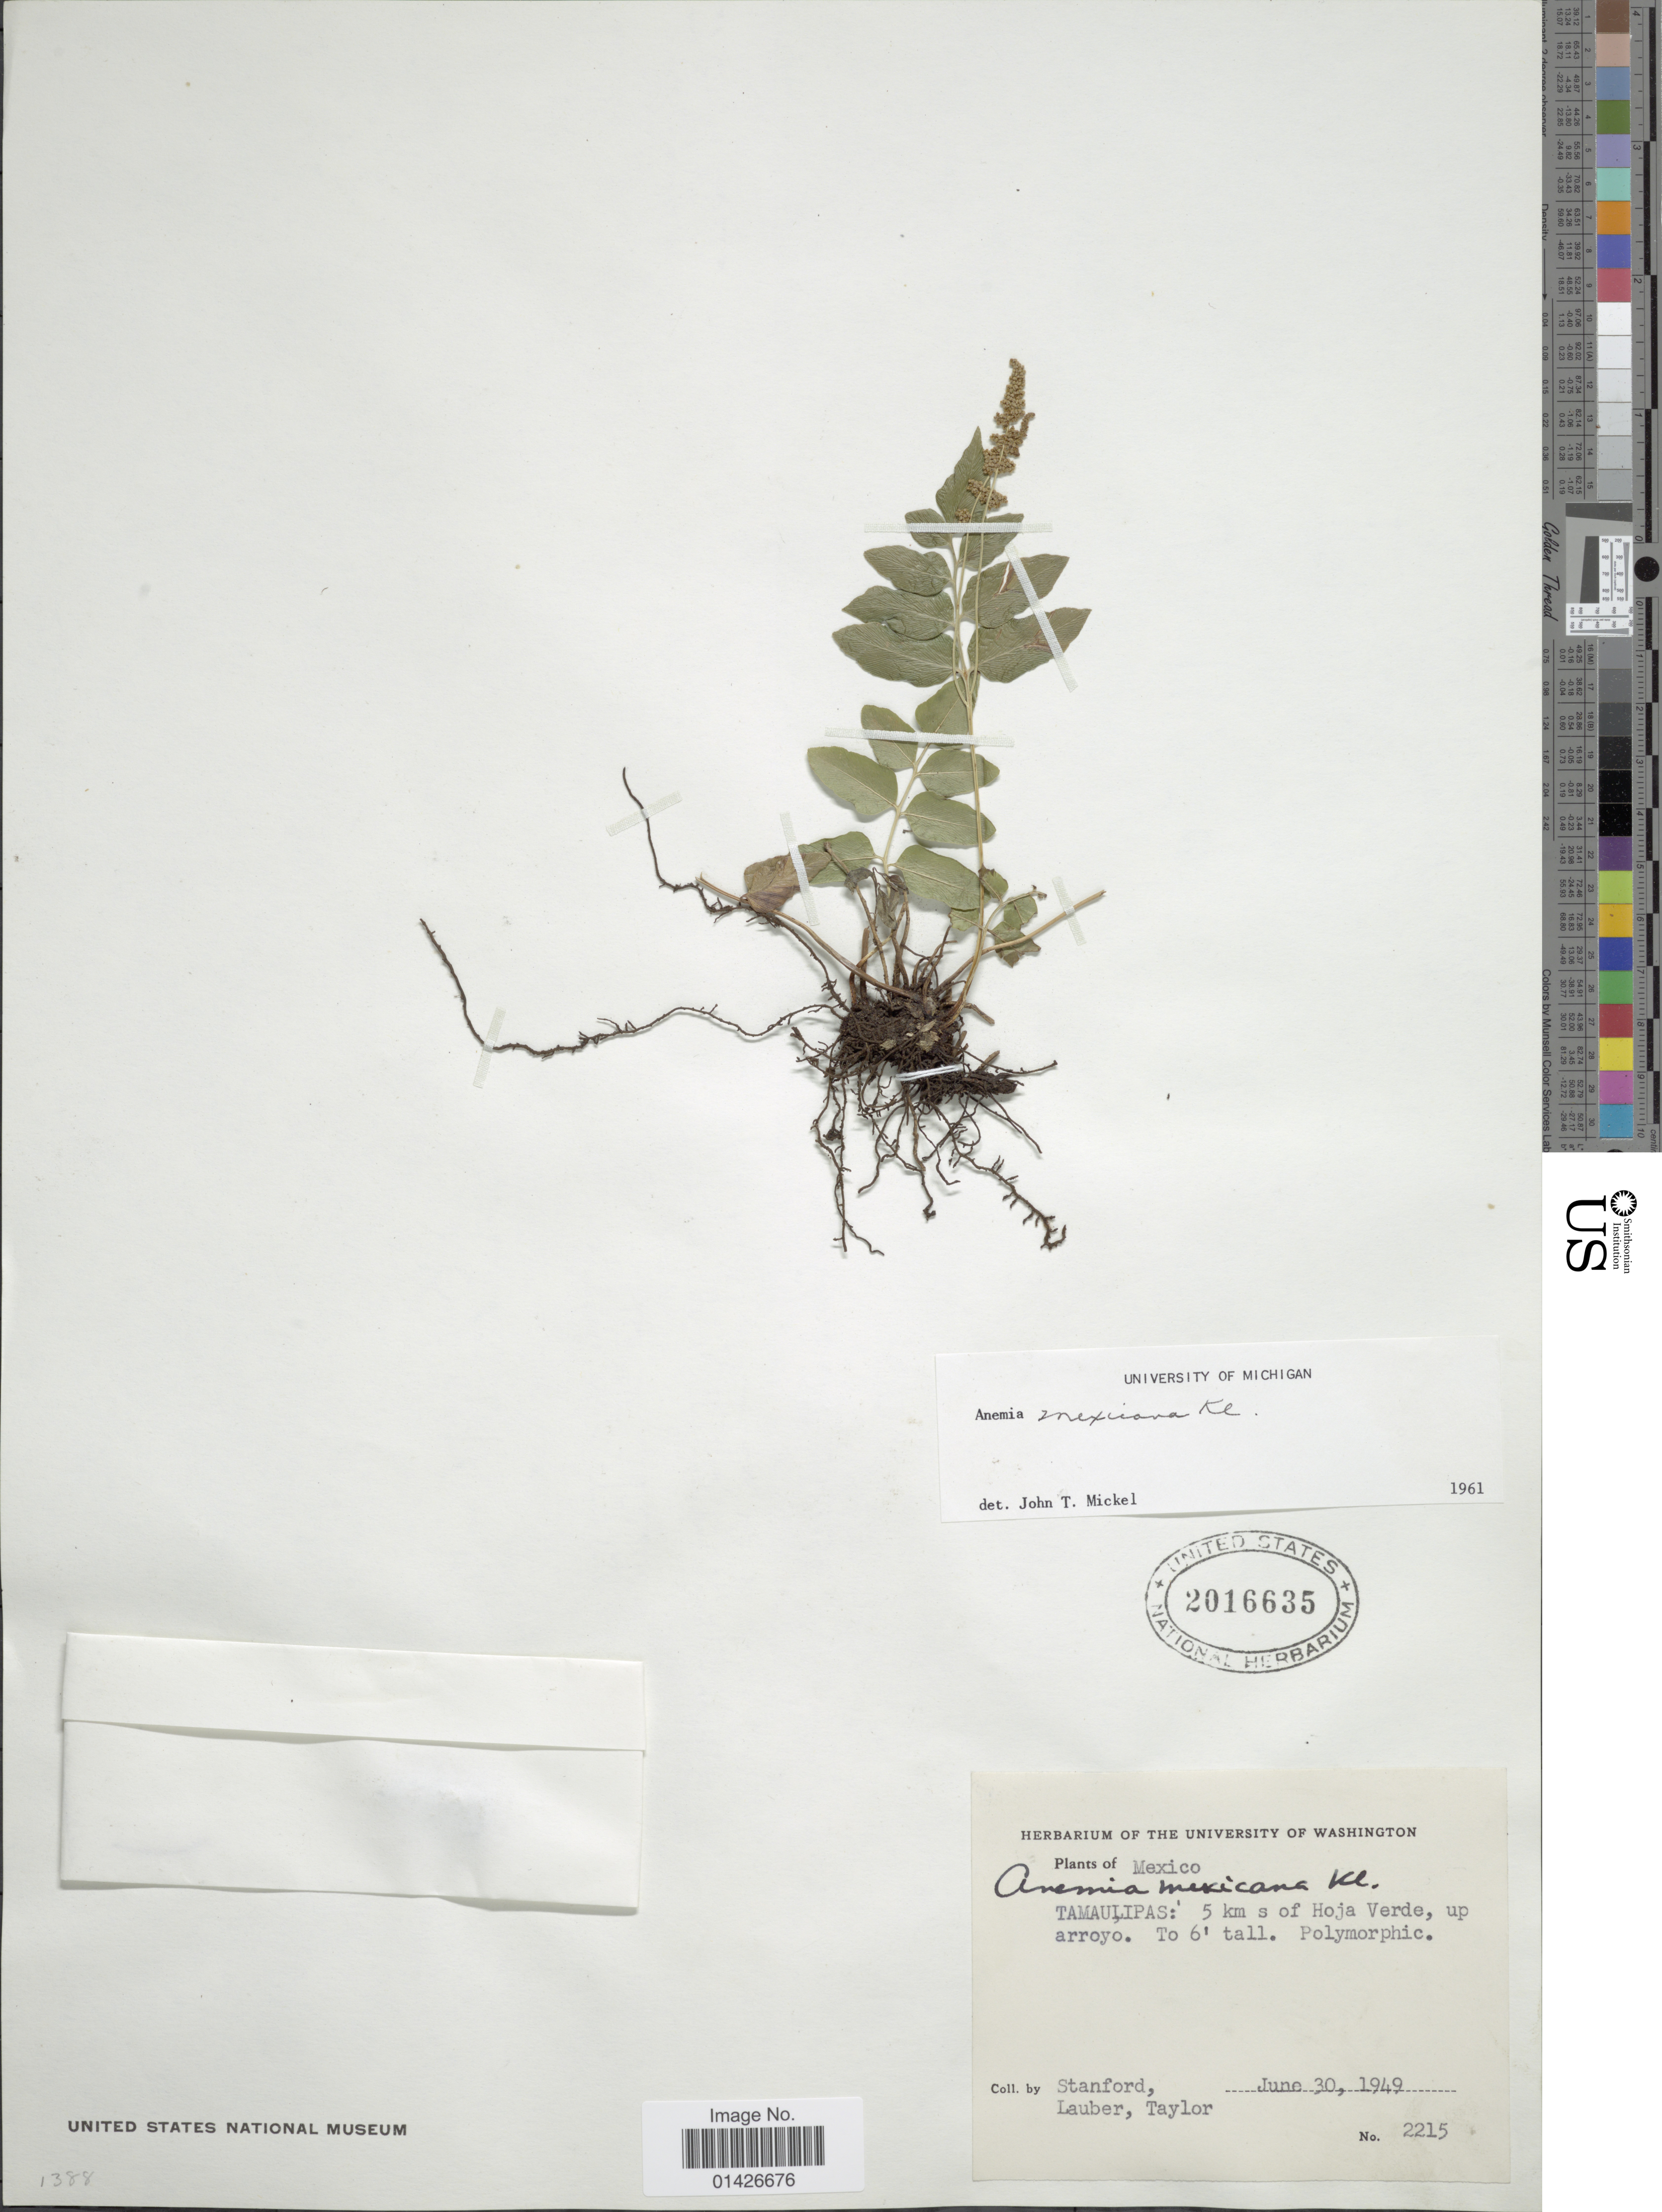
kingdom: Plantae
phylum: Tracheophyta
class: Polypodiopsida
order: Schizaeales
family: Anemiaceae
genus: Anemia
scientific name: Anemia mexicana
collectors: -. Stanford, Lauber, -- & -- Taylor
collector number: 2215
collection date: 1949-06-30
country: Mexico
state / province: Tamaulipas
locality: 5 km s of Hoja Verde, up Arroyo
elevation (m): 2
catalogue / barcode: US 2016635